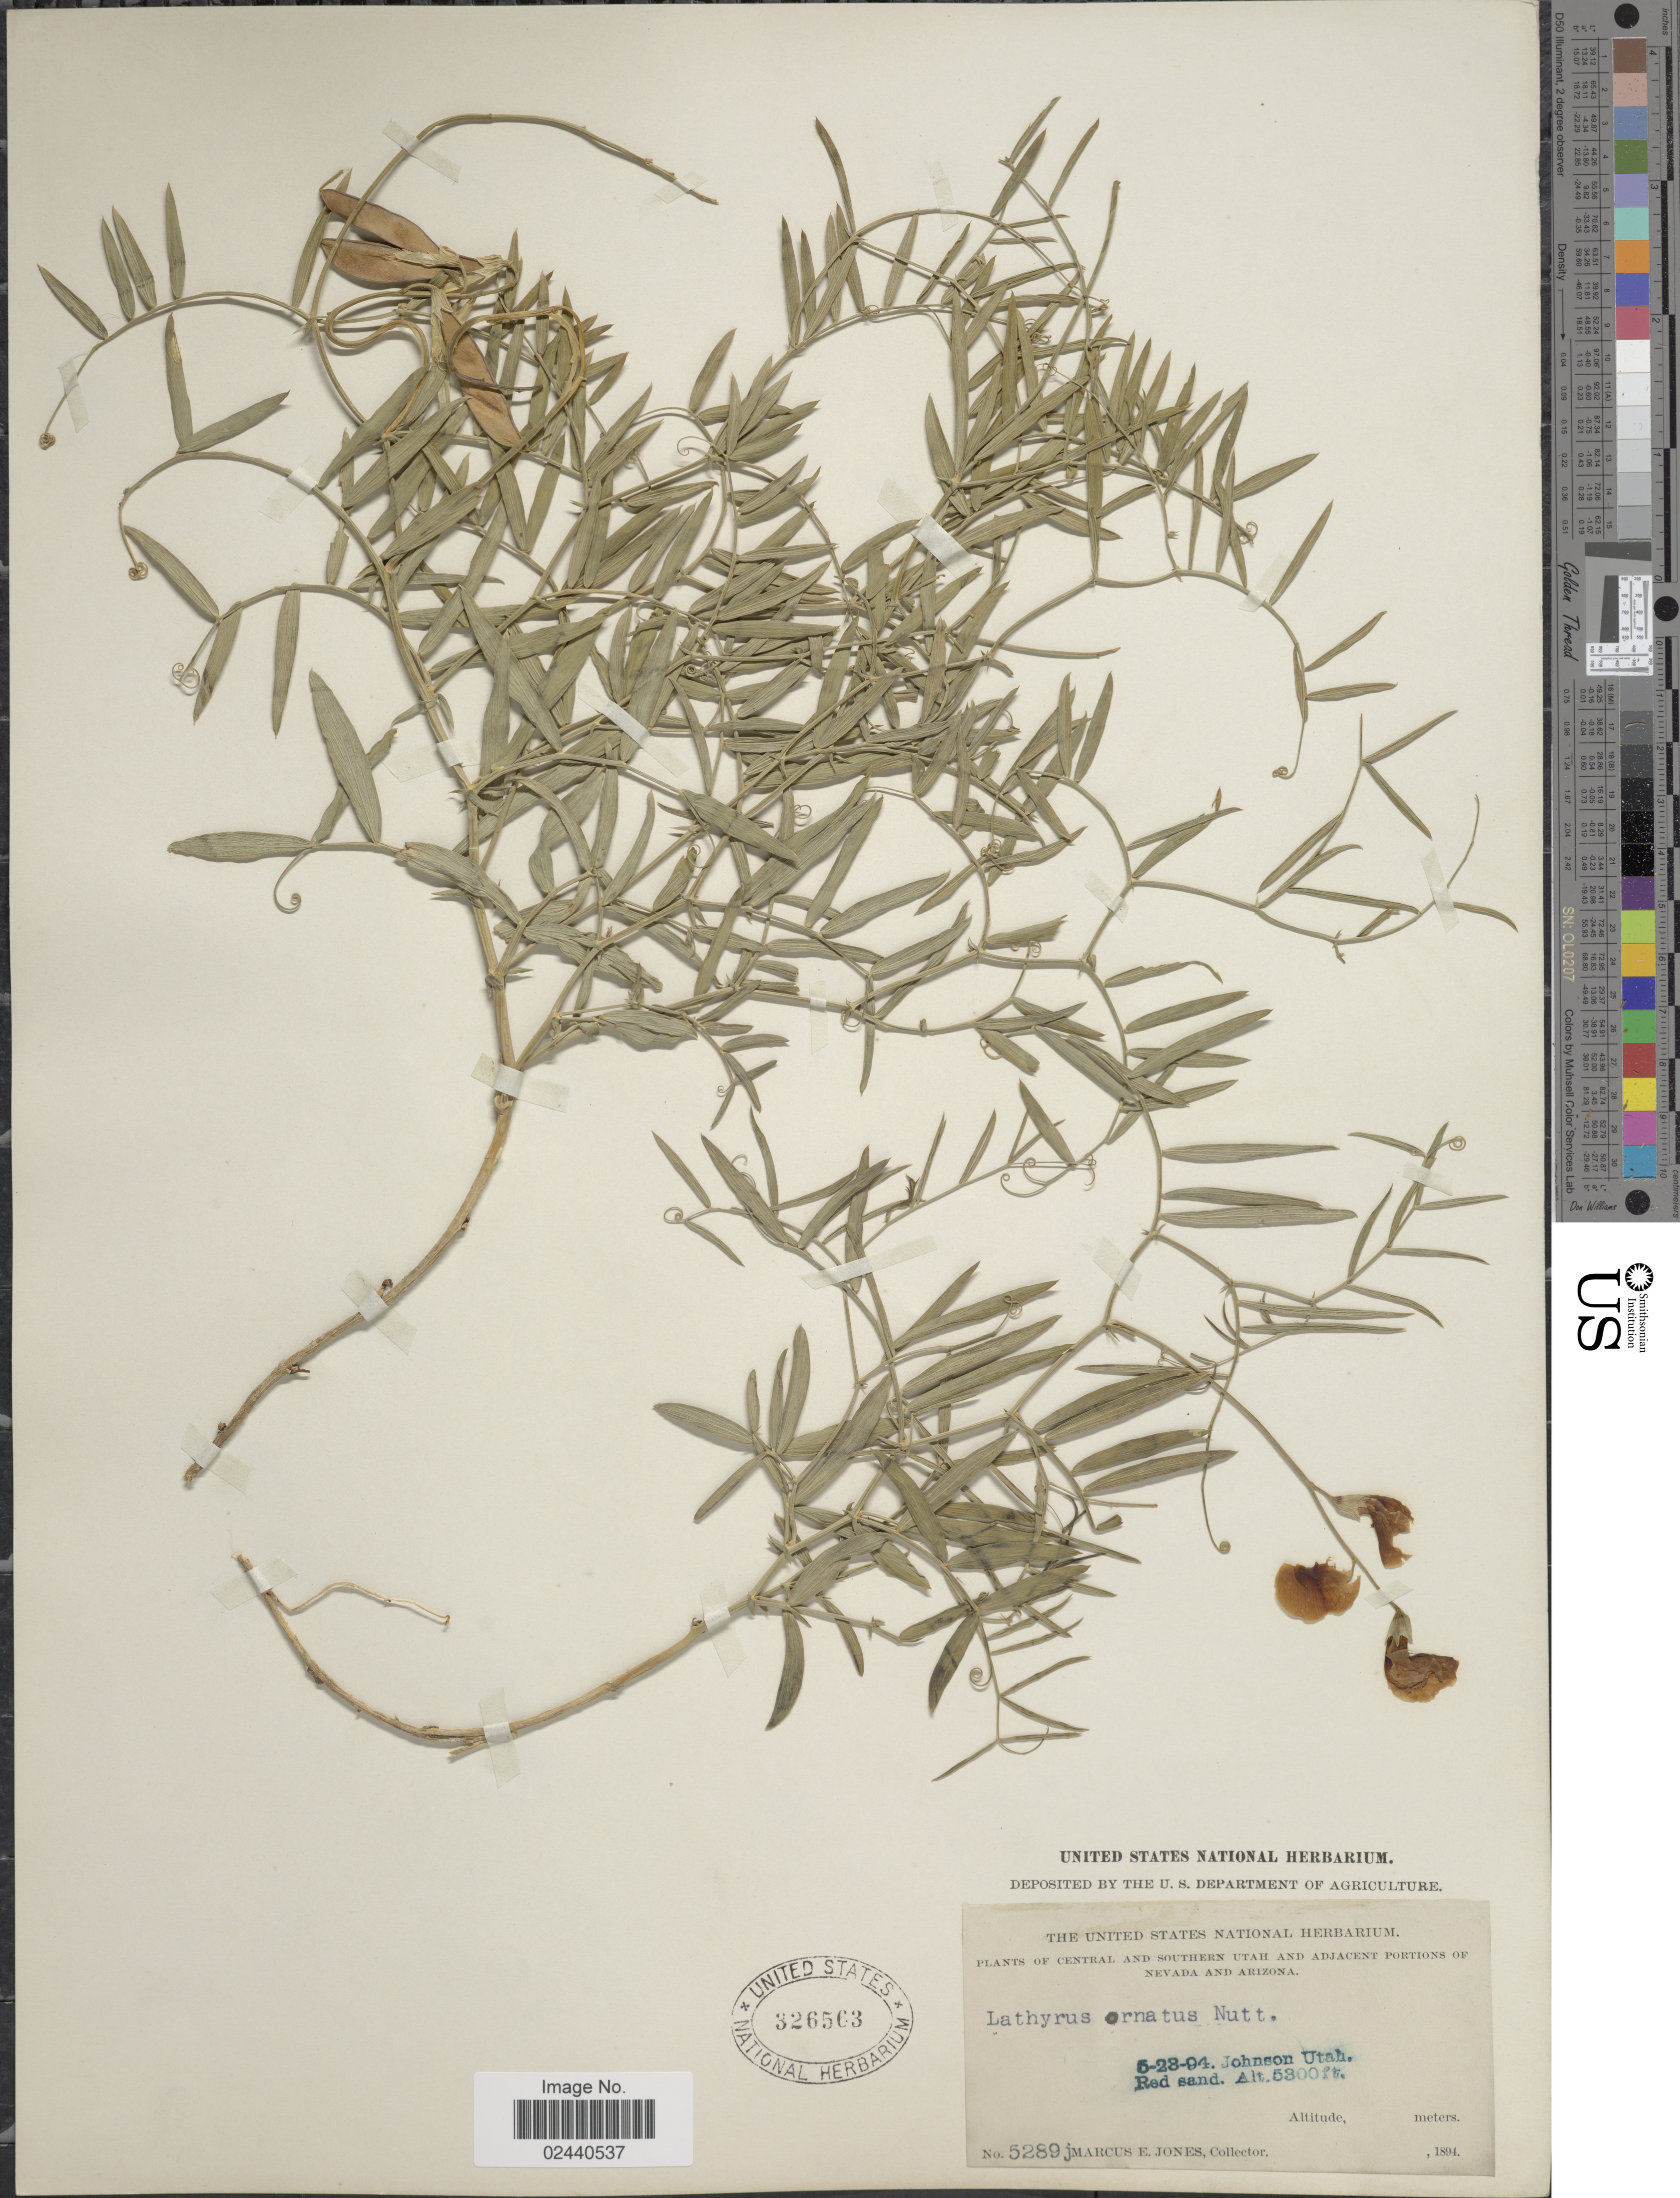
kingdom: Plantae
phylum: Tracheophyta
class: Magnoliopsida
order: Fabales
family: Fabaceae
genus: Lathyrus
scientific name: Lathyrus incanus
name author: (J.G. Sm. & Rydb.) Rydb.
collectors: M. E. Jones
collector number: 5289j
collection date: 1894-05-23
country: United States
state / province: Utah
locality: Johnson Utah. Red sand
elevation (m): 1615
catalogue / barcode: US 326563